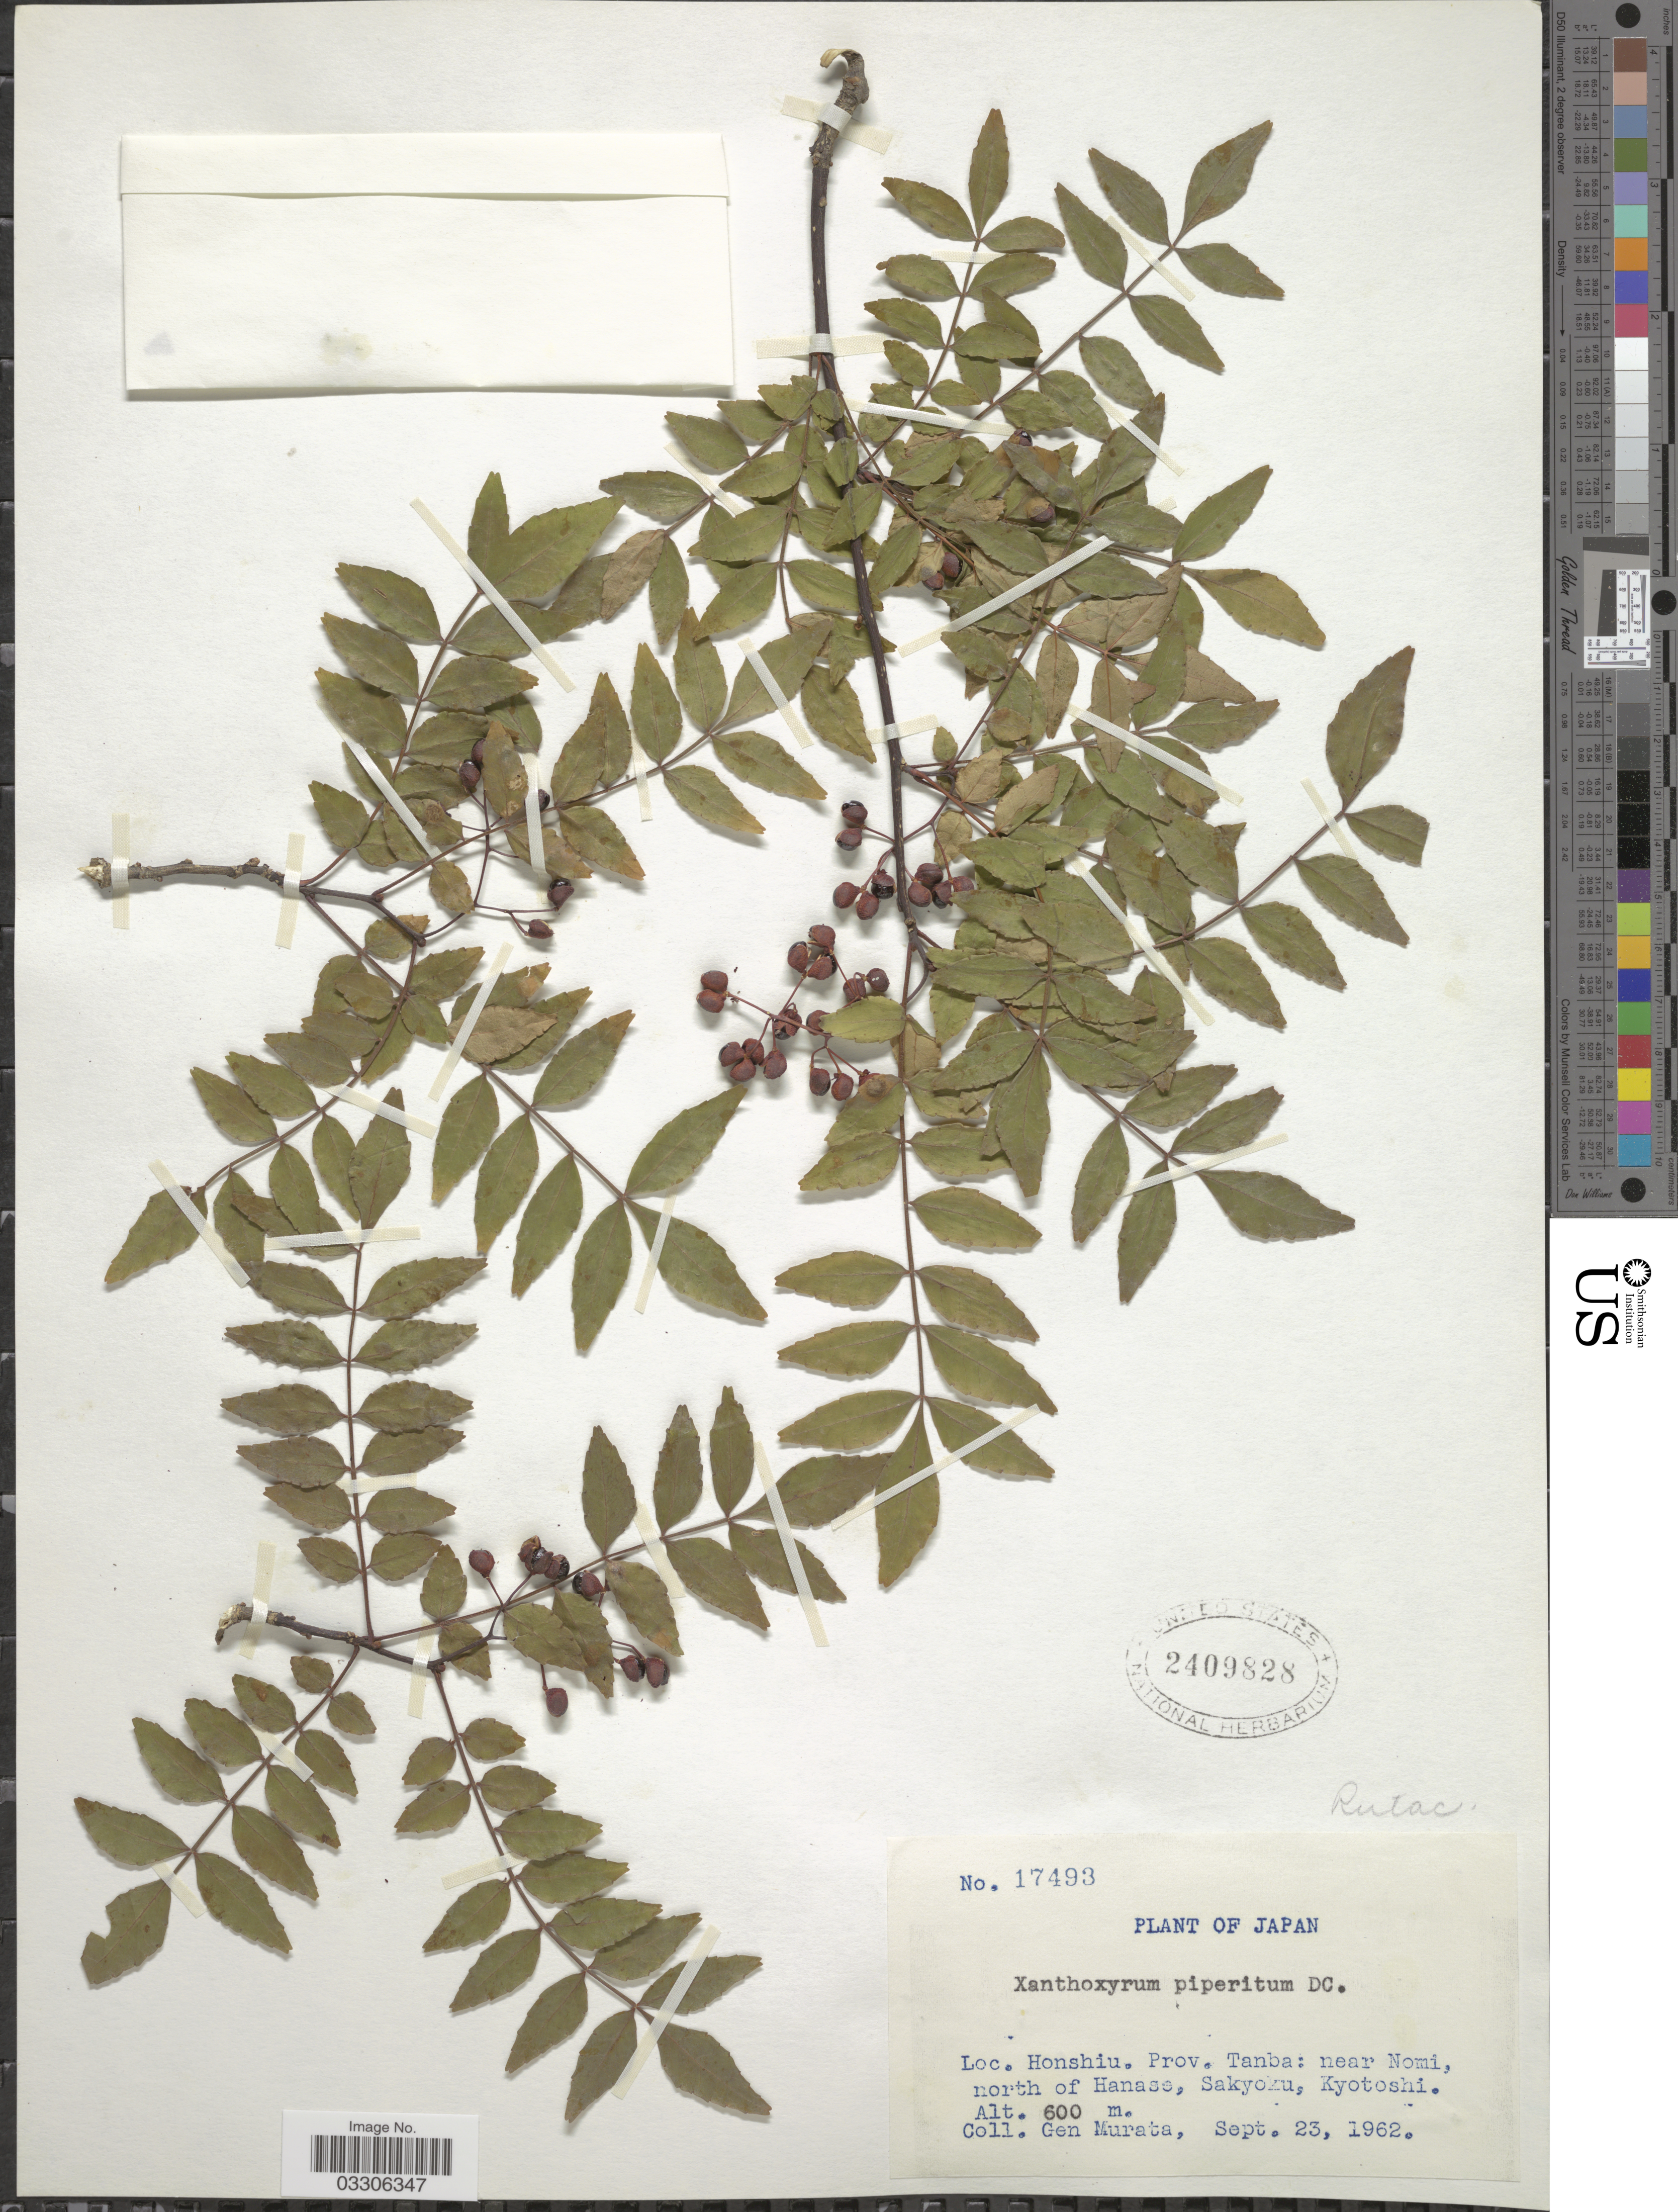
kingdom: Plantae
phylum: Tracheophyta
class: Magnoliopsida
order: Sapindales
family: Rutaceae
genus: Zanthoxylum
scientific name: Zanthoxylum piperitum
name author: DC.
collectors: G. Murata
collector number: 17493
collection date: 1962-09-23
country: Japan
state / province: Kyoto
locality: Honshiu. Prov. Tanba: near Nomi, north of Hanase, Sakyozu, Kyotoshi.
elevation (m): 600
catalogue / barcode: US 2409828